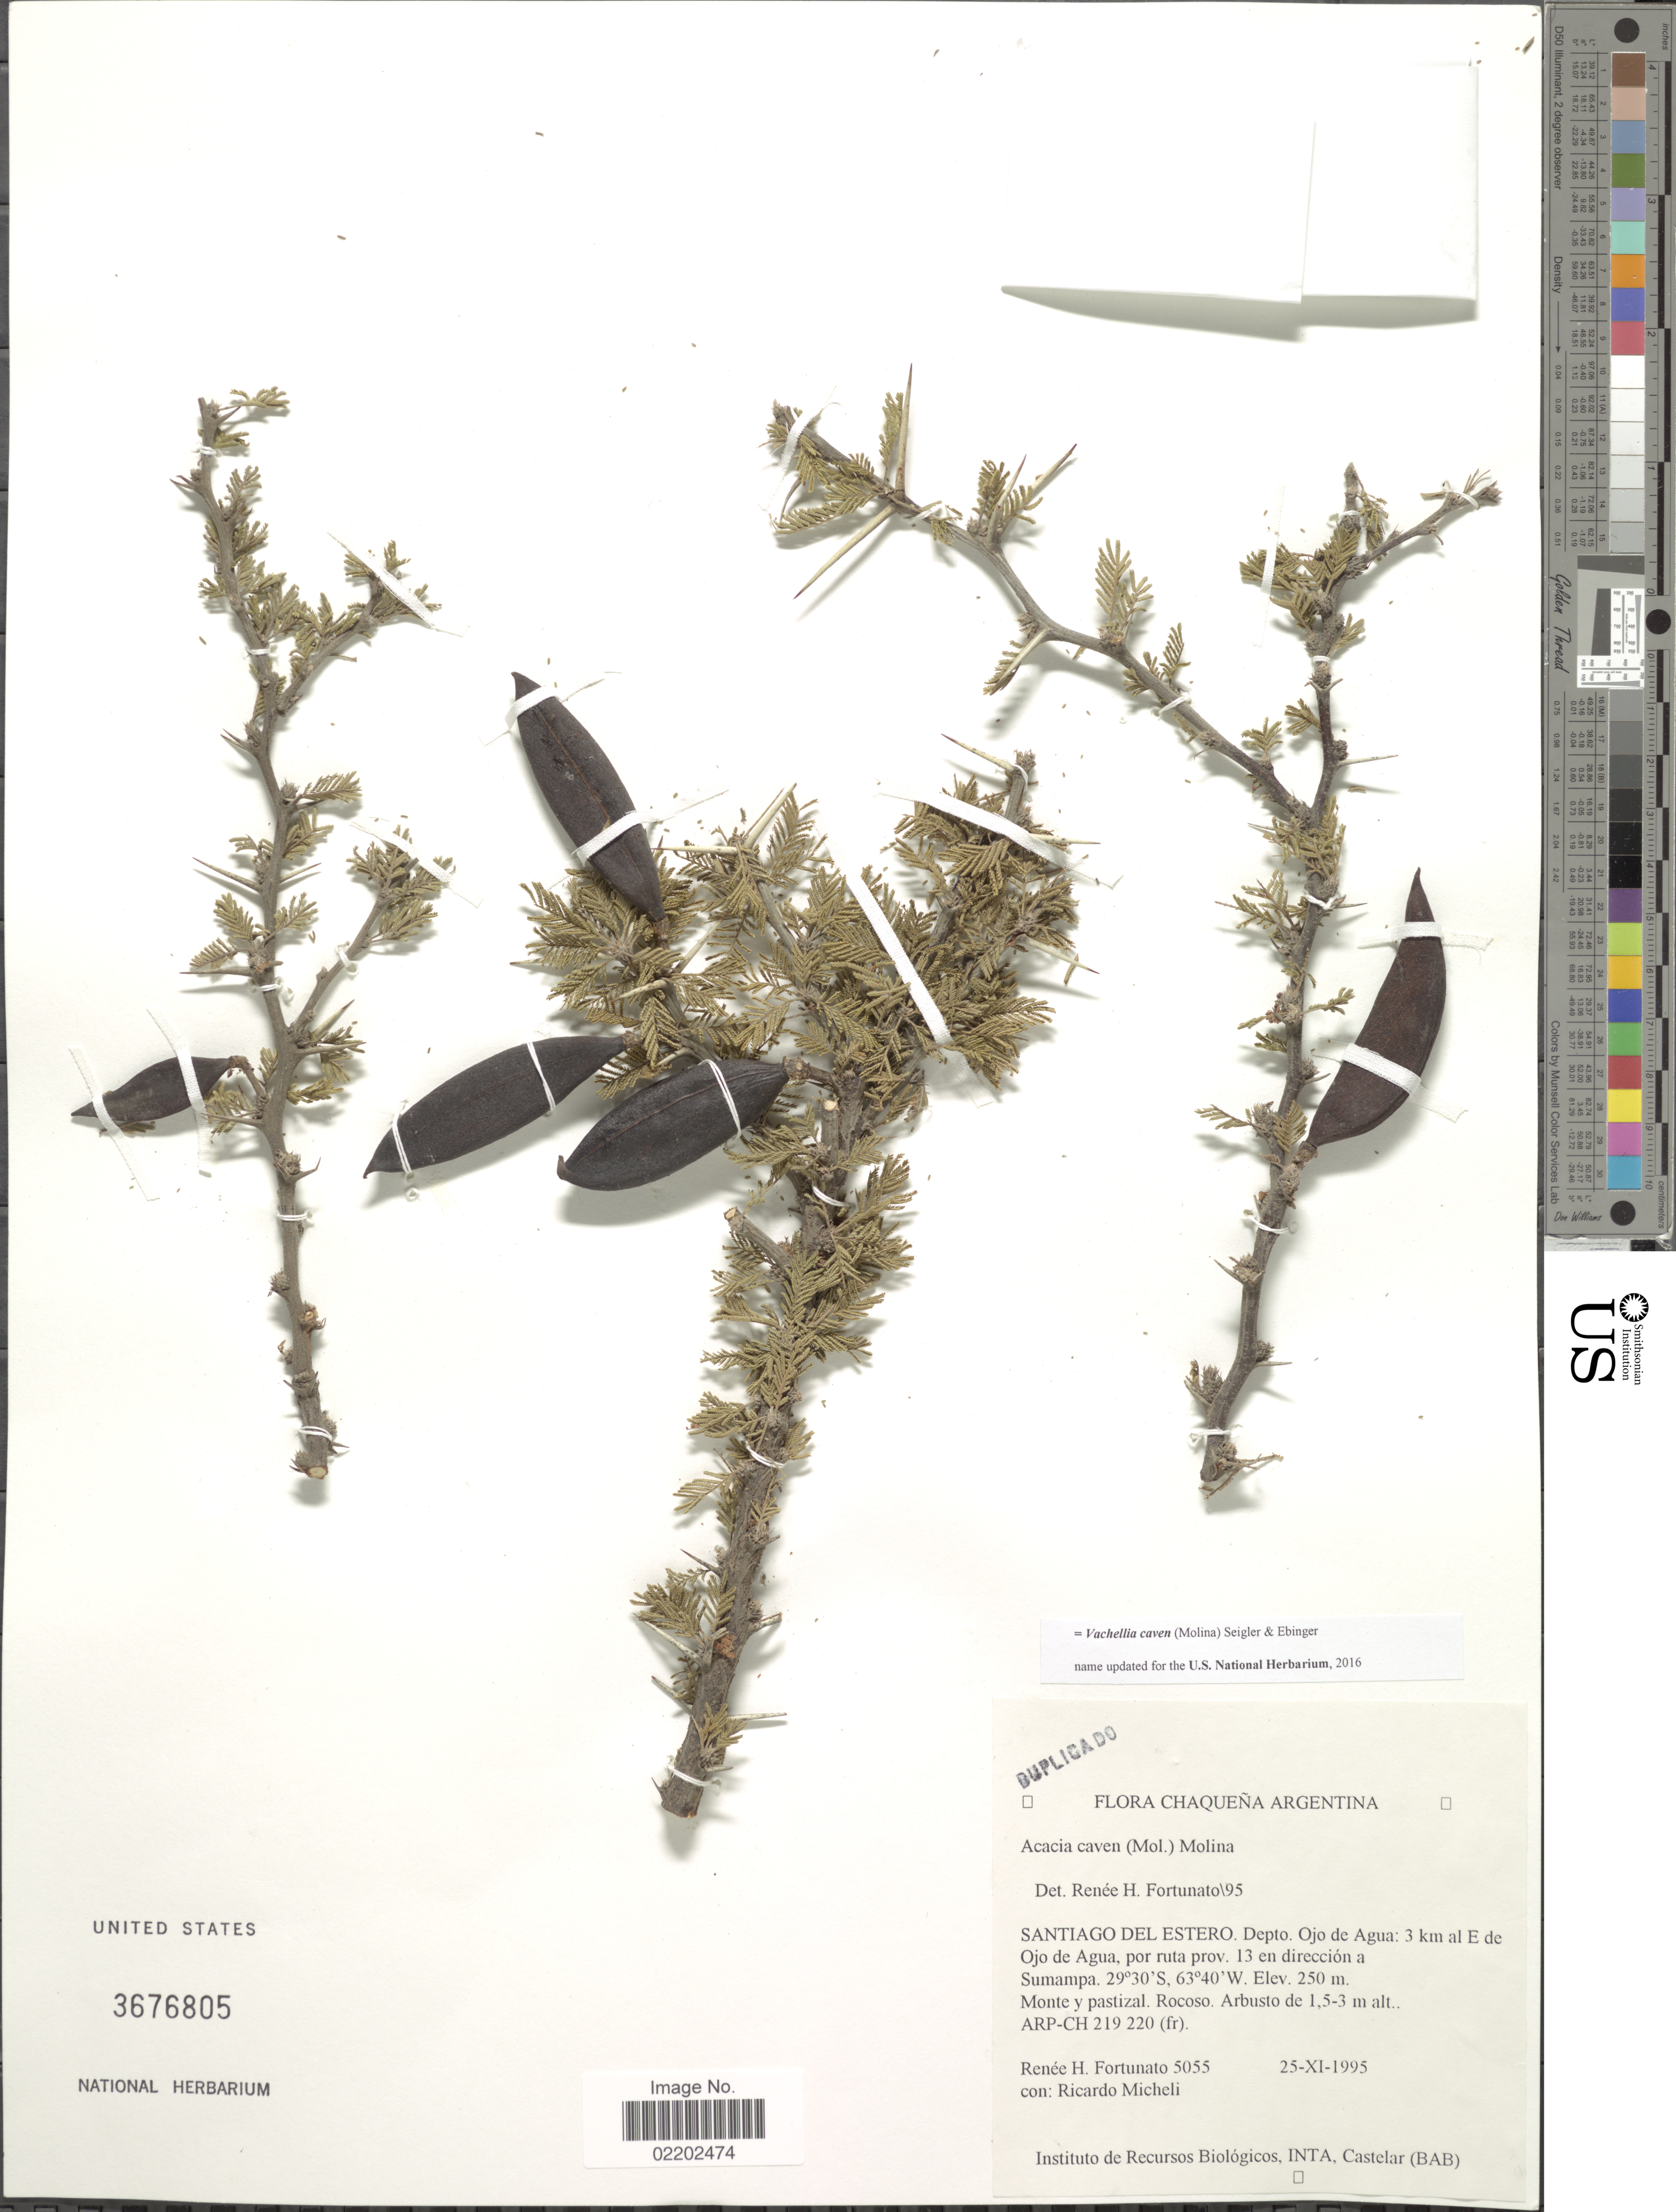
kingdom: Plantae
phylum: Tracheophyta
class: Magnoliopsida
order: Fabales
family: Fabaceae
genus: Vachellia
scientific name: Vachellia caven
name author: (Molina) Seigler & Ebinger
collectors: R. H. Fortunato & R. Micheli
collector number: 5055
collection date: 1995-09-25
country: Argentina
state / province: Santiago del Estero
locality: Chaqueña Argentina, Depto. Ojo de Agua: 3 km al E de Ojo de Agua, por ruta prov. 13 en dirección a Sumampa, Monte y pastizal, Rocoso, ARP-CH 219 220 9fr.)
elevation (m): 250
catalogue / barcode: US 3676805